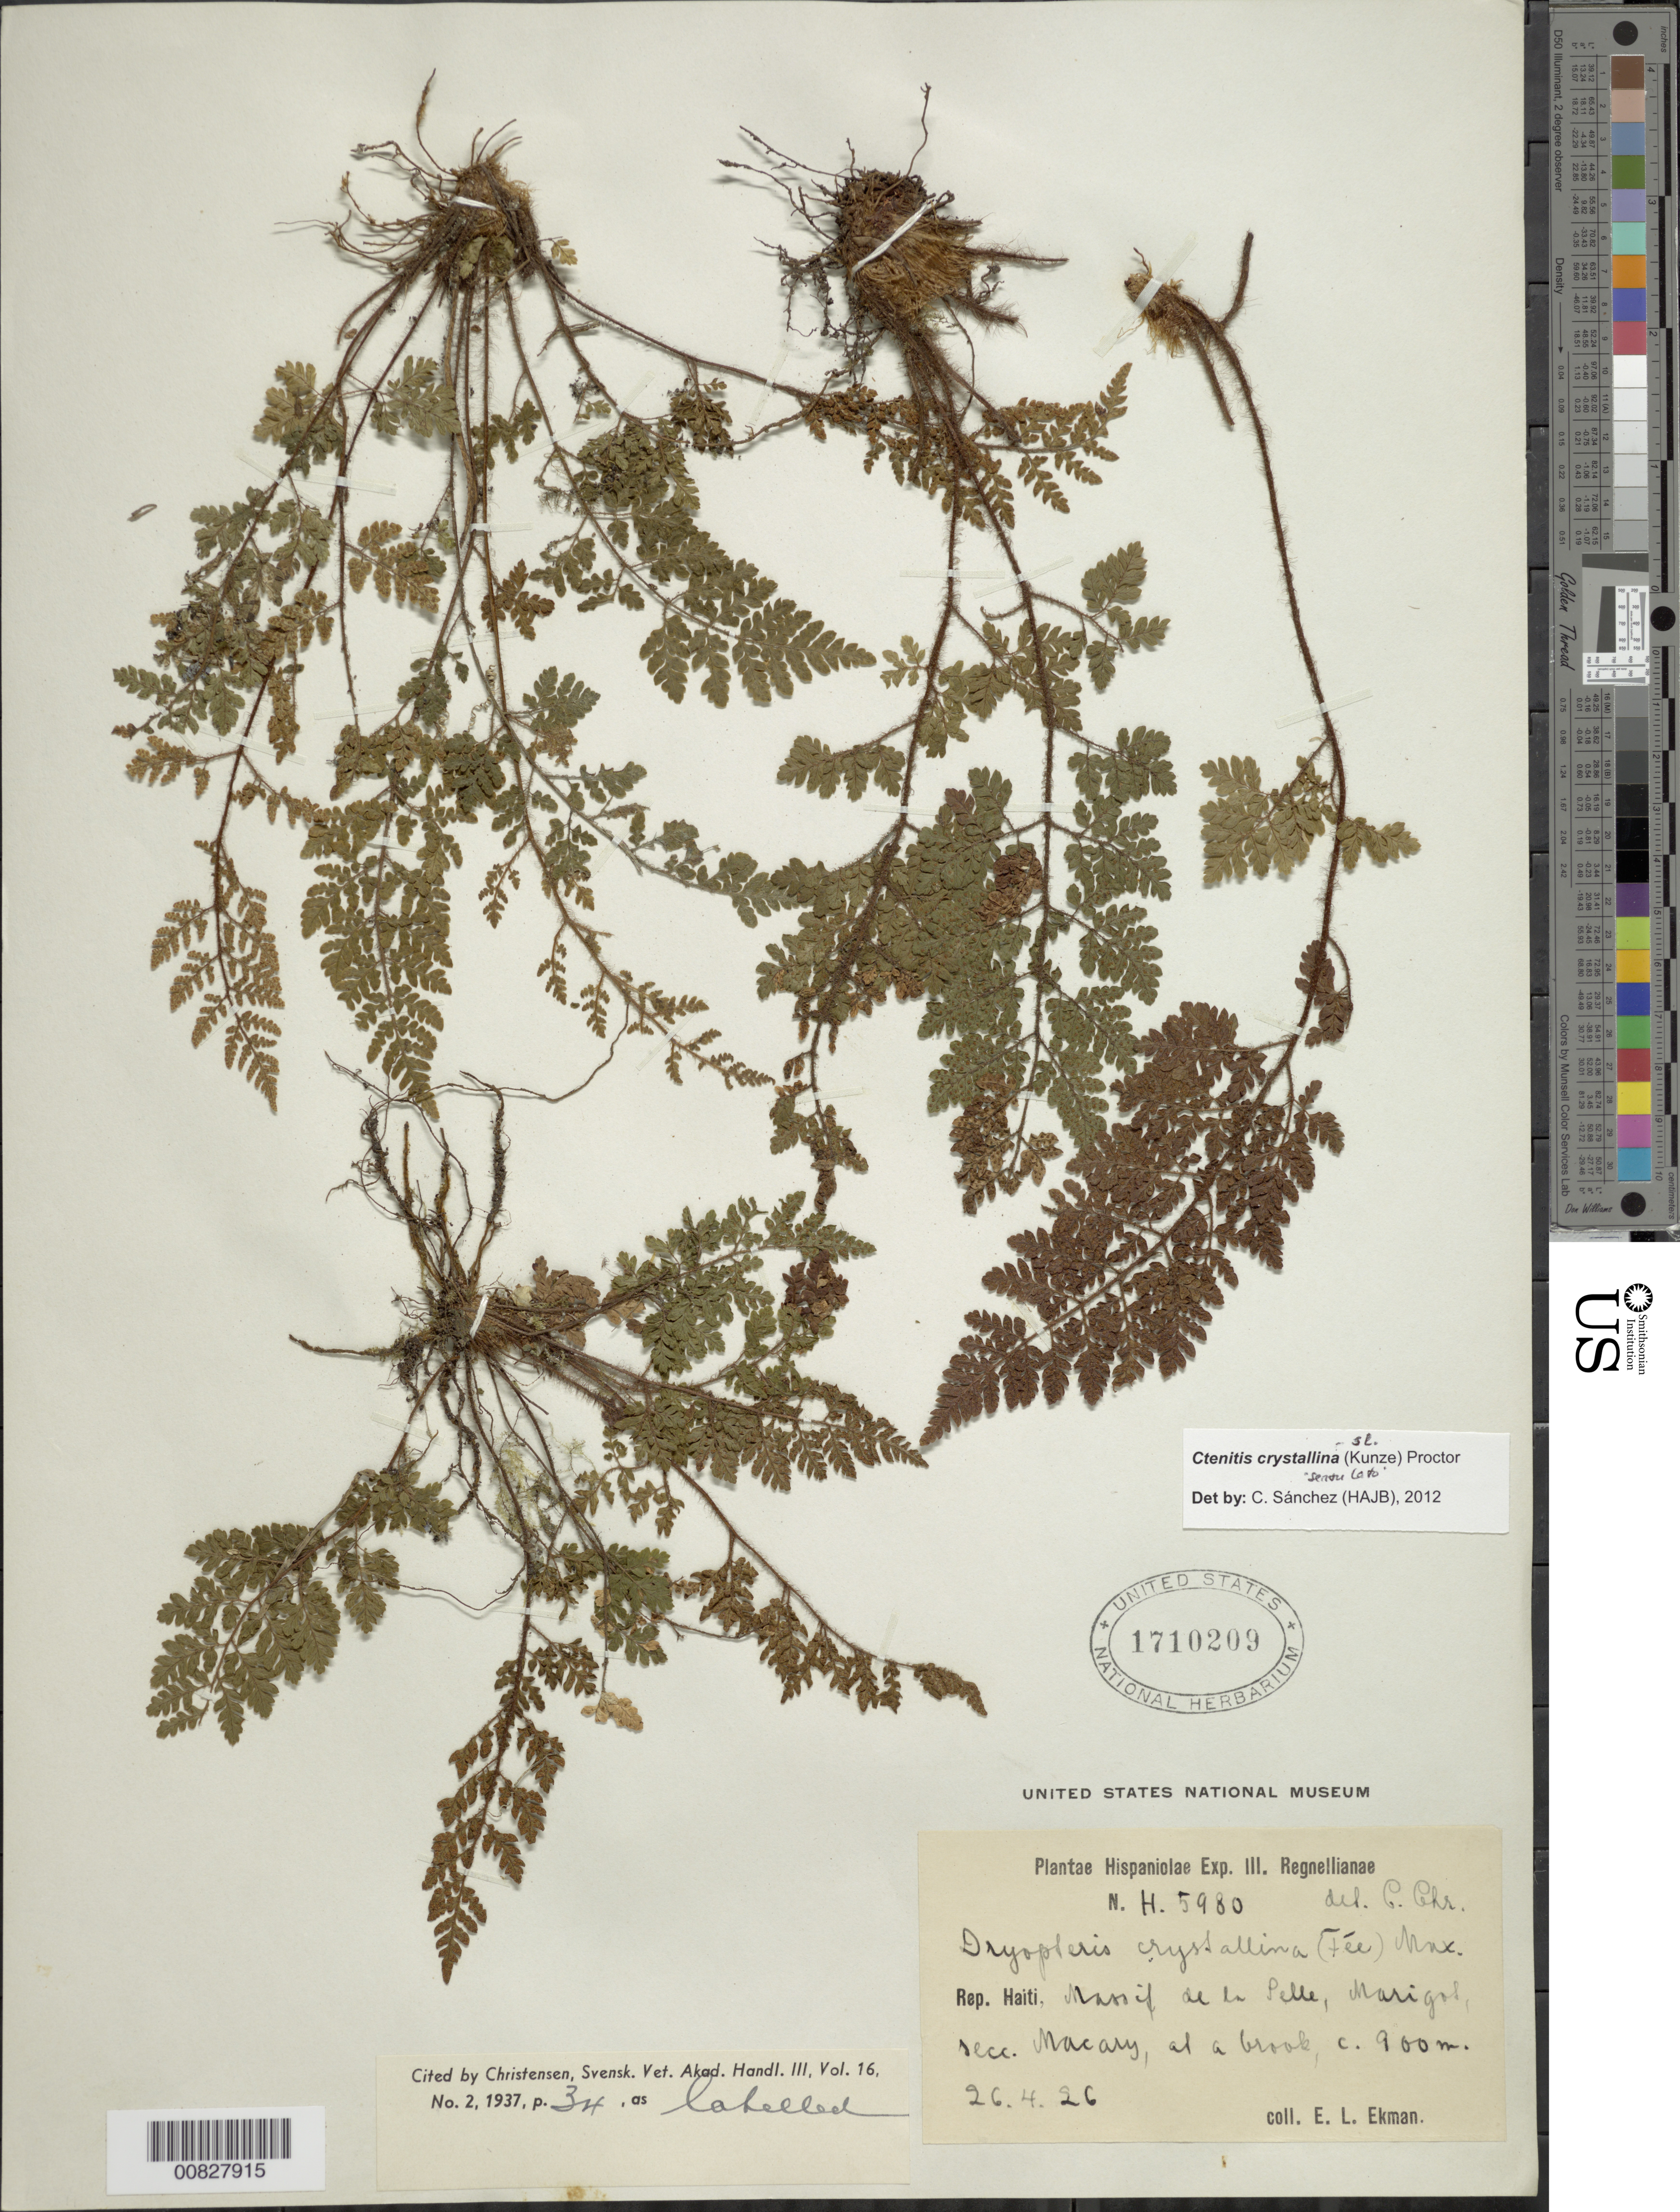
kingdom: Plantae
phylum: Tracheophyta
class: Polypodiopsida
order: Polypodiales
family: Dryopteridaceae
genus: Ctenitis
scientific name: Ctenitis crystallina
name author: (Kunze) Proctor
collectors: E. L. Ekman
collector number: H 5980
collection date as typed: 26 Apr 1926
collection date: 1926-04-26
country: Haiti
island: Hispaniola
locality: Massif de la Selle, Marigot, secc. Macary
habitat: At a brook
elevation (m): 900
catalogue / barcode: US 1710209